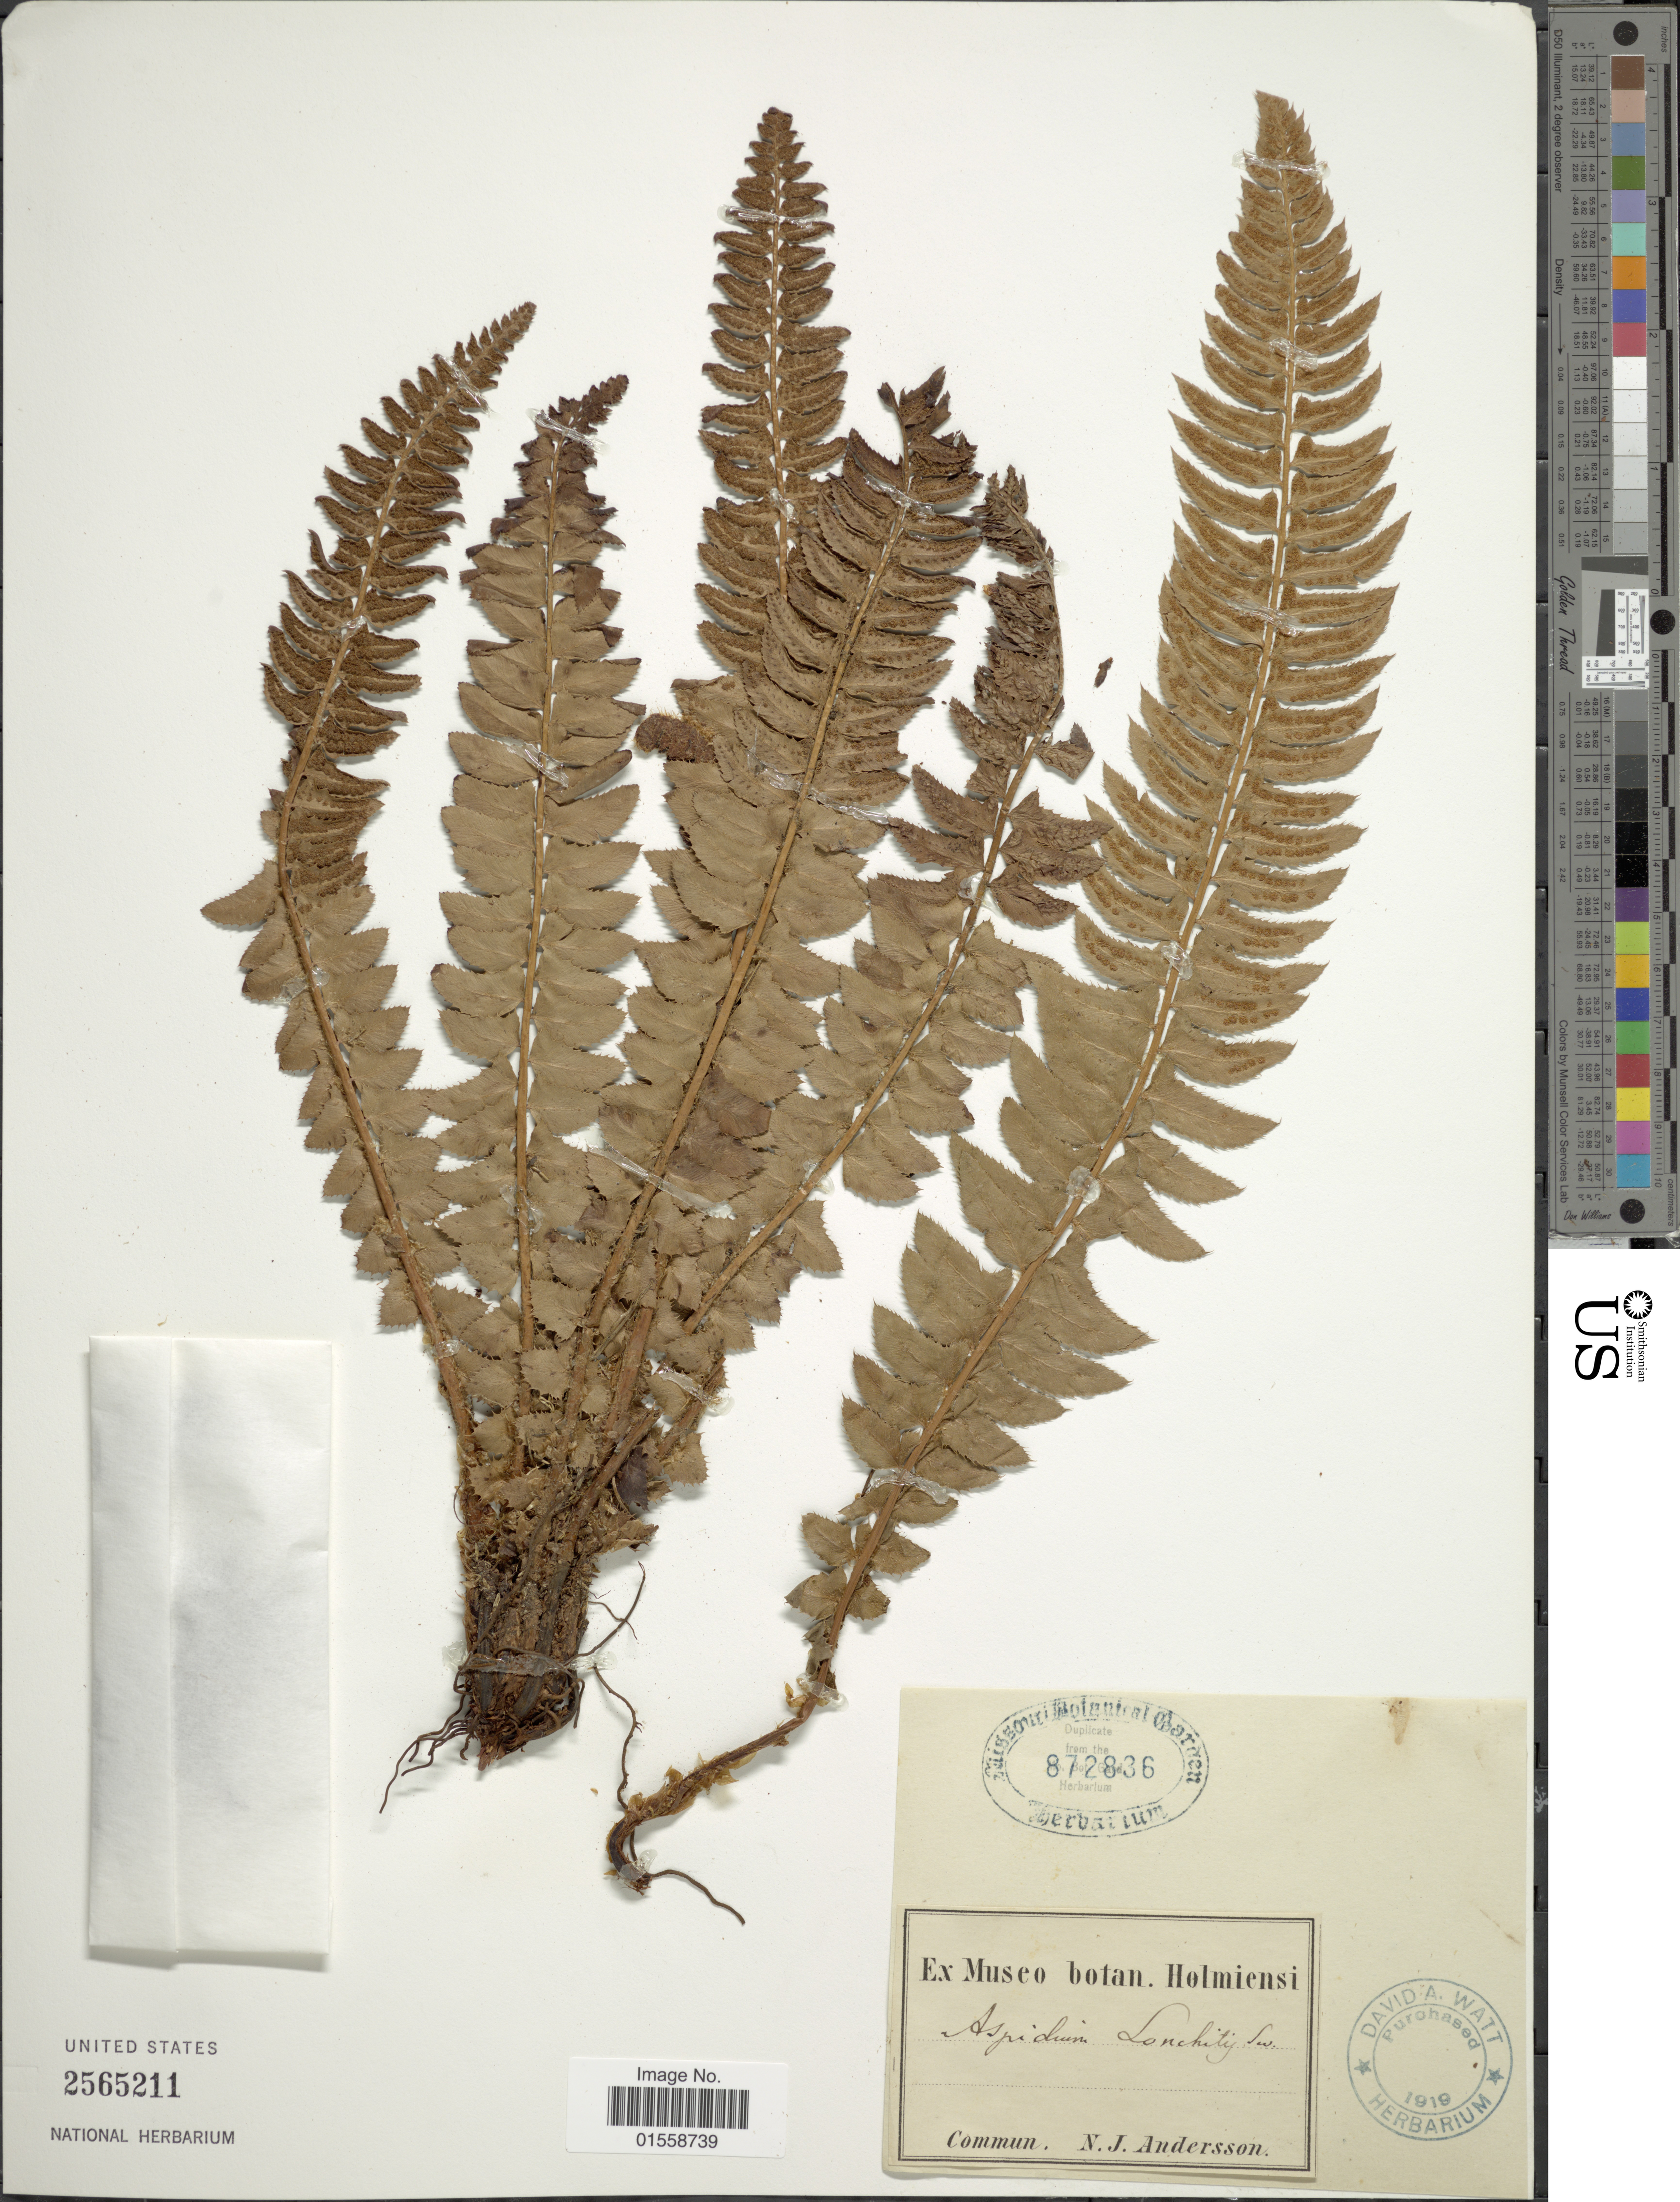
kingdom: Plantae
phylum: Tracheophyta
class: Polypodiopsida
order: Polypodiales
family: Dryopteridaceae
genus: Polystichum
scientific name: Polystichum lonchitis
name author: (Roth) L.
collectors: ex Museo botan. Holmiensi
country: Sweden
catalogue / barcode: US 2565211